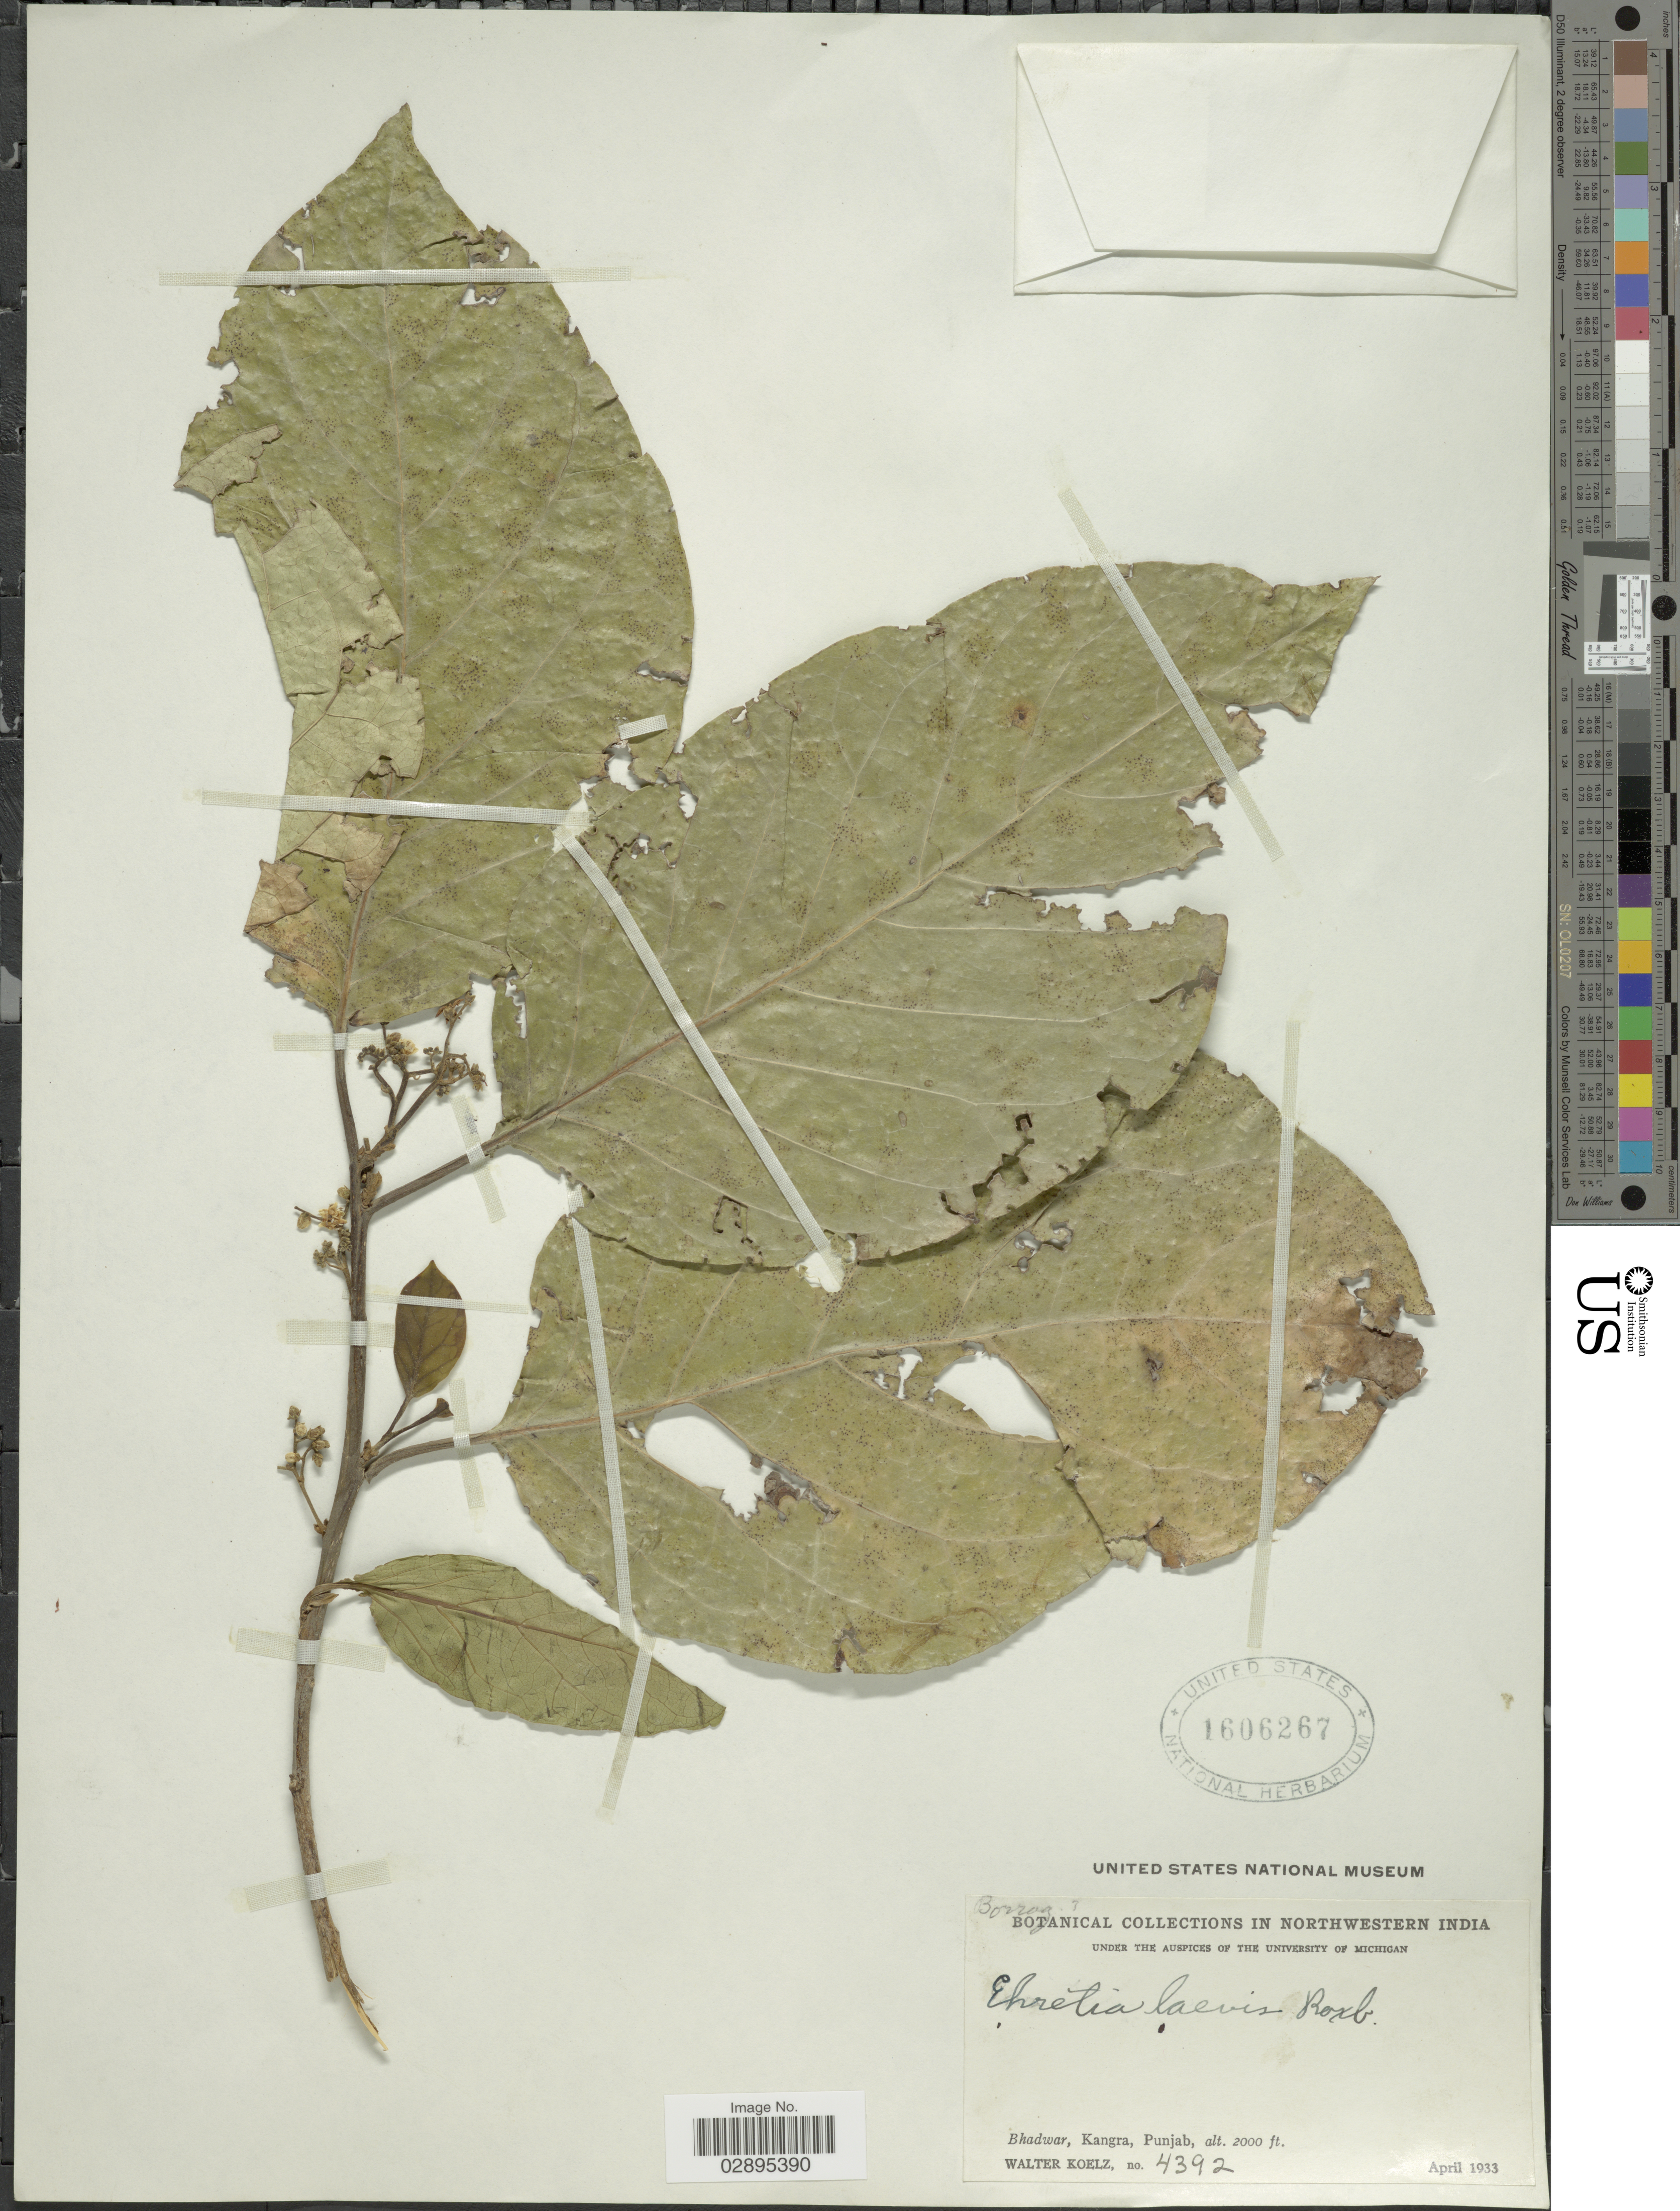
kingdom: Plantae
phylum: Tracheophyta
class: Magnoliopsida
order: Boraginales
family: Ehretiaceae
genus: Ehretia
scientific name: Ehretia laevis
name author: Roxb.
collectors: W. N. Koelz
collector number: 4392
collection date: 1933-04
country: India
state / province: Punjab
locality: Northwestern India. Bhadwar, Kangra.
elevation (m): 610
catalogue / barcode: US 1606267